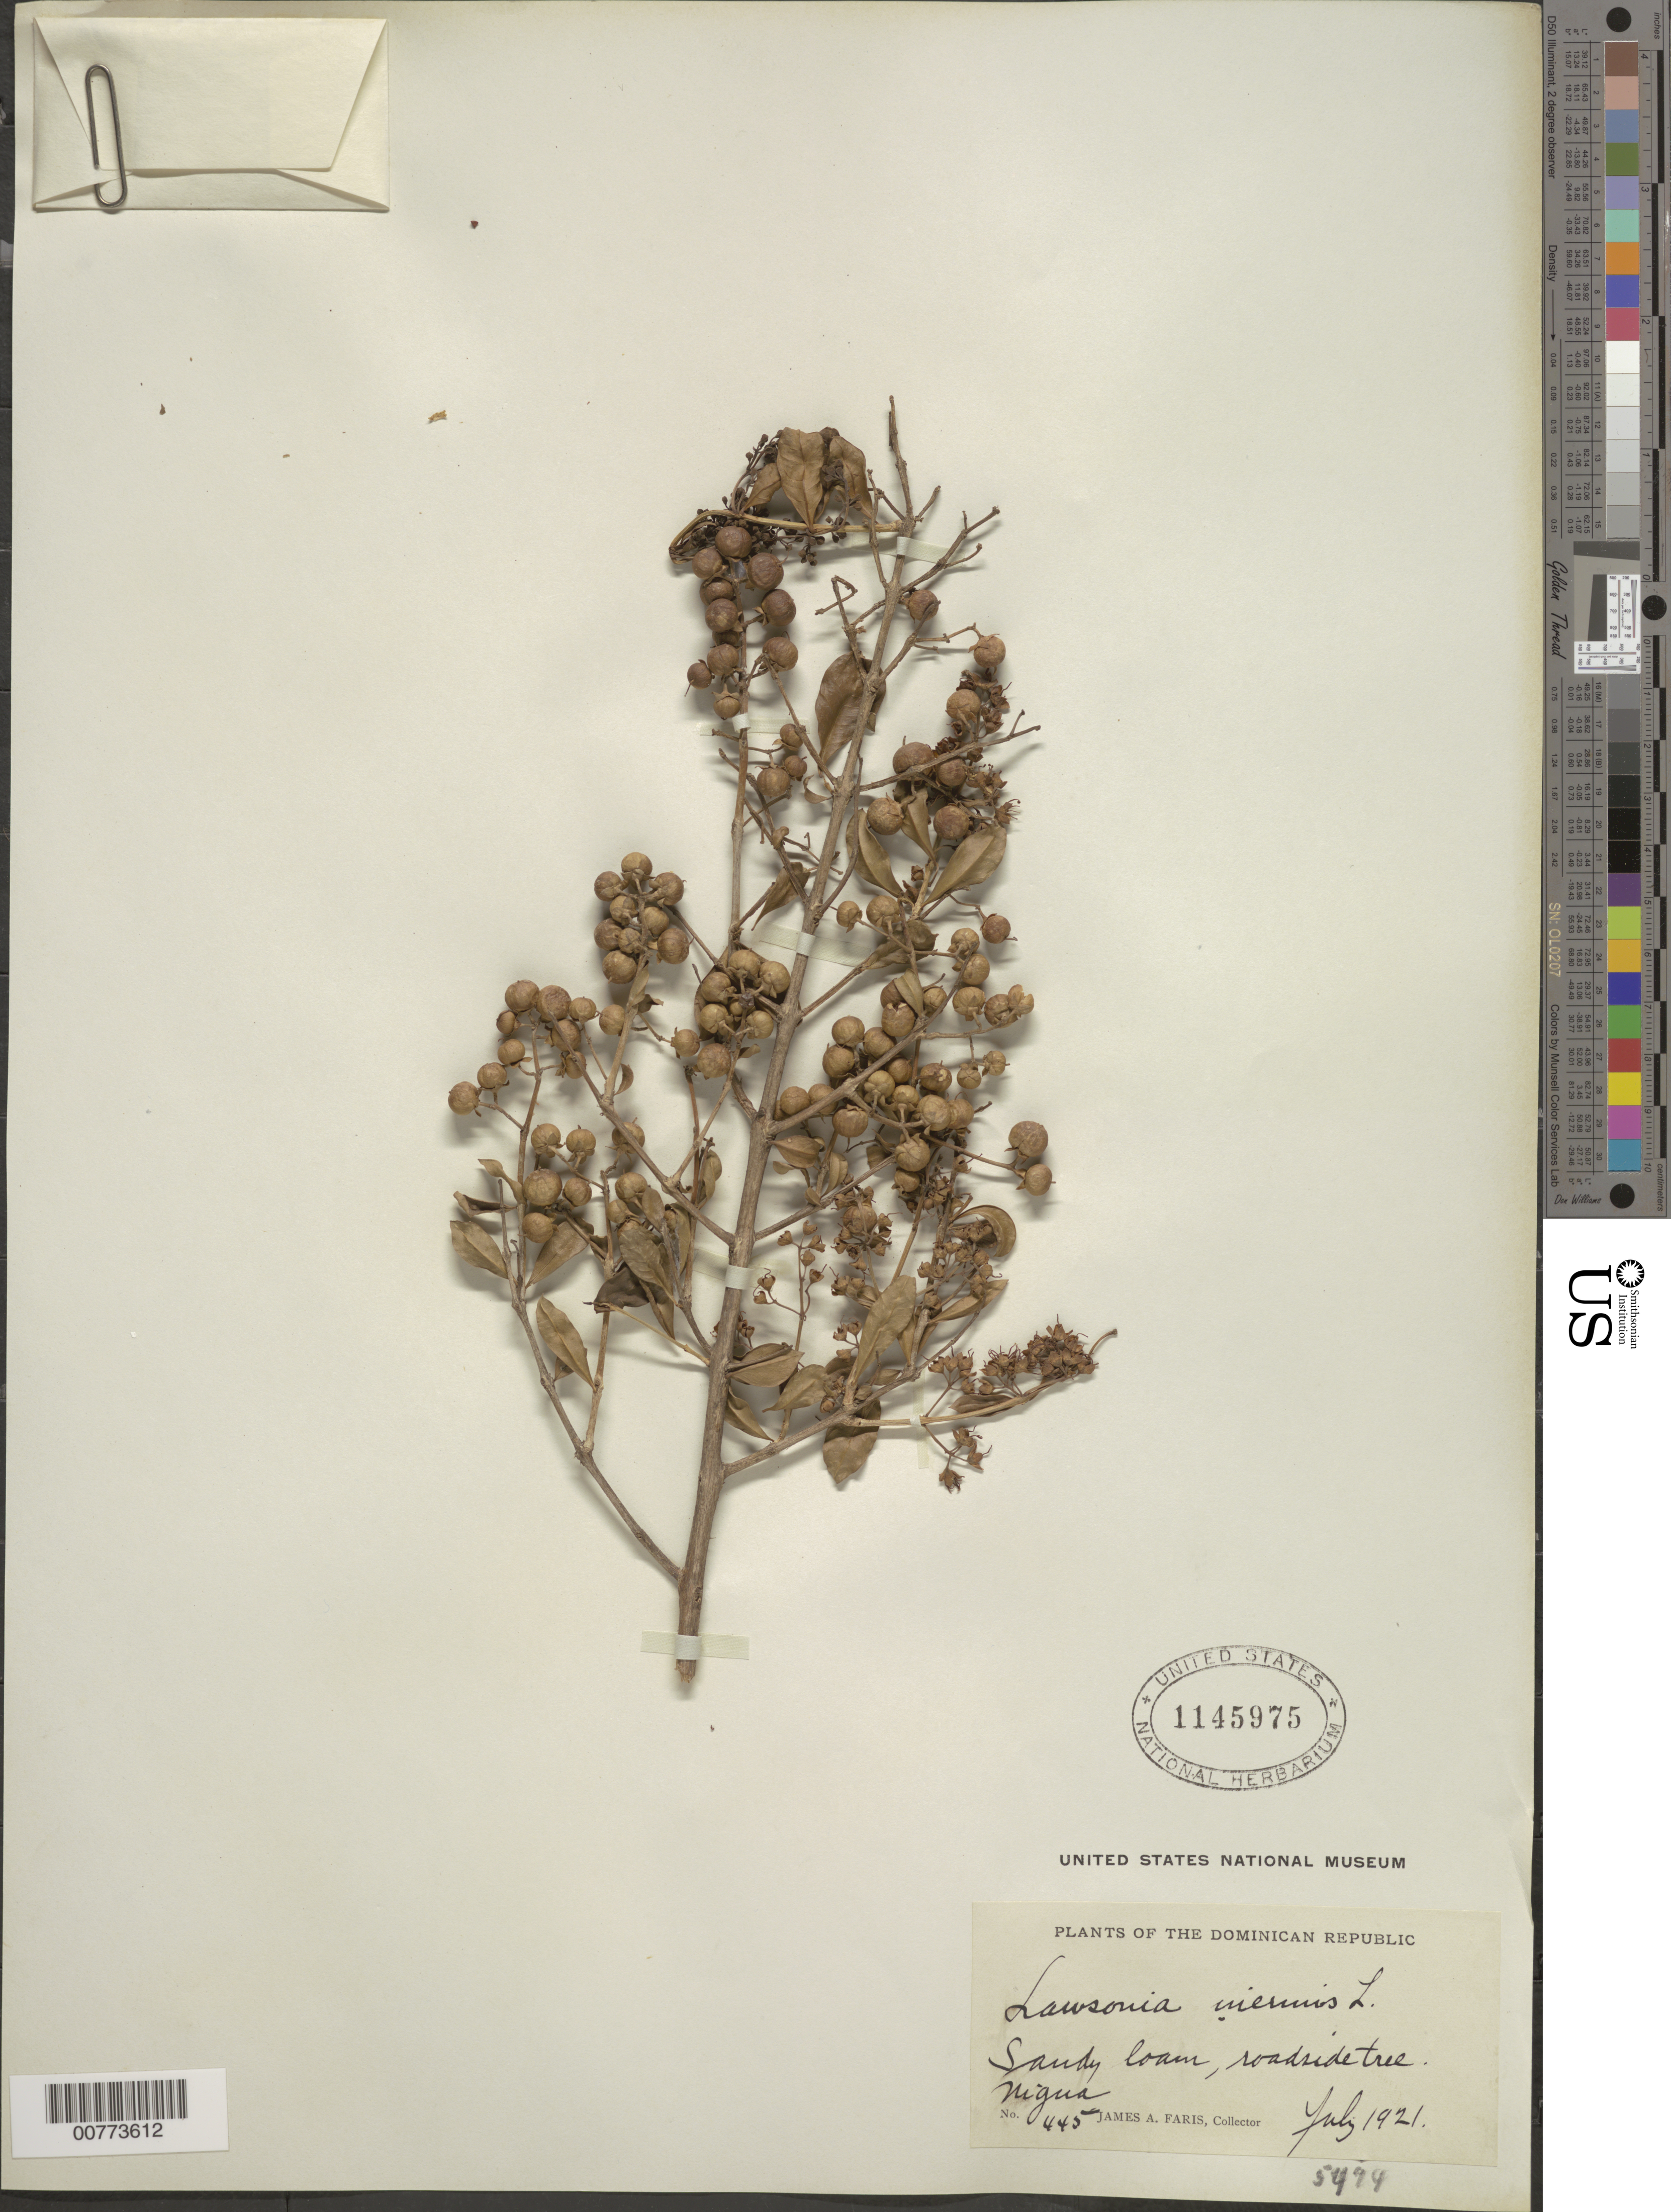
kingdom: Plantae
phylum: Tracheophyta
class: Magnoliopsida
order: Myrtales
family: Lythraceae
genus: Lawsonia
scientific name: Lawsonia inermis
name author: L.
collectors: J. Faris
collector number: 445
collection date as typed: Jul 1910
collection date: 1910-07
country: Dominican Republic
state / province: San Cristóbal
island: Hispaniola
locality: Nigua.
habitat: Sandy loam.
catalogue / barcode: US 1145975